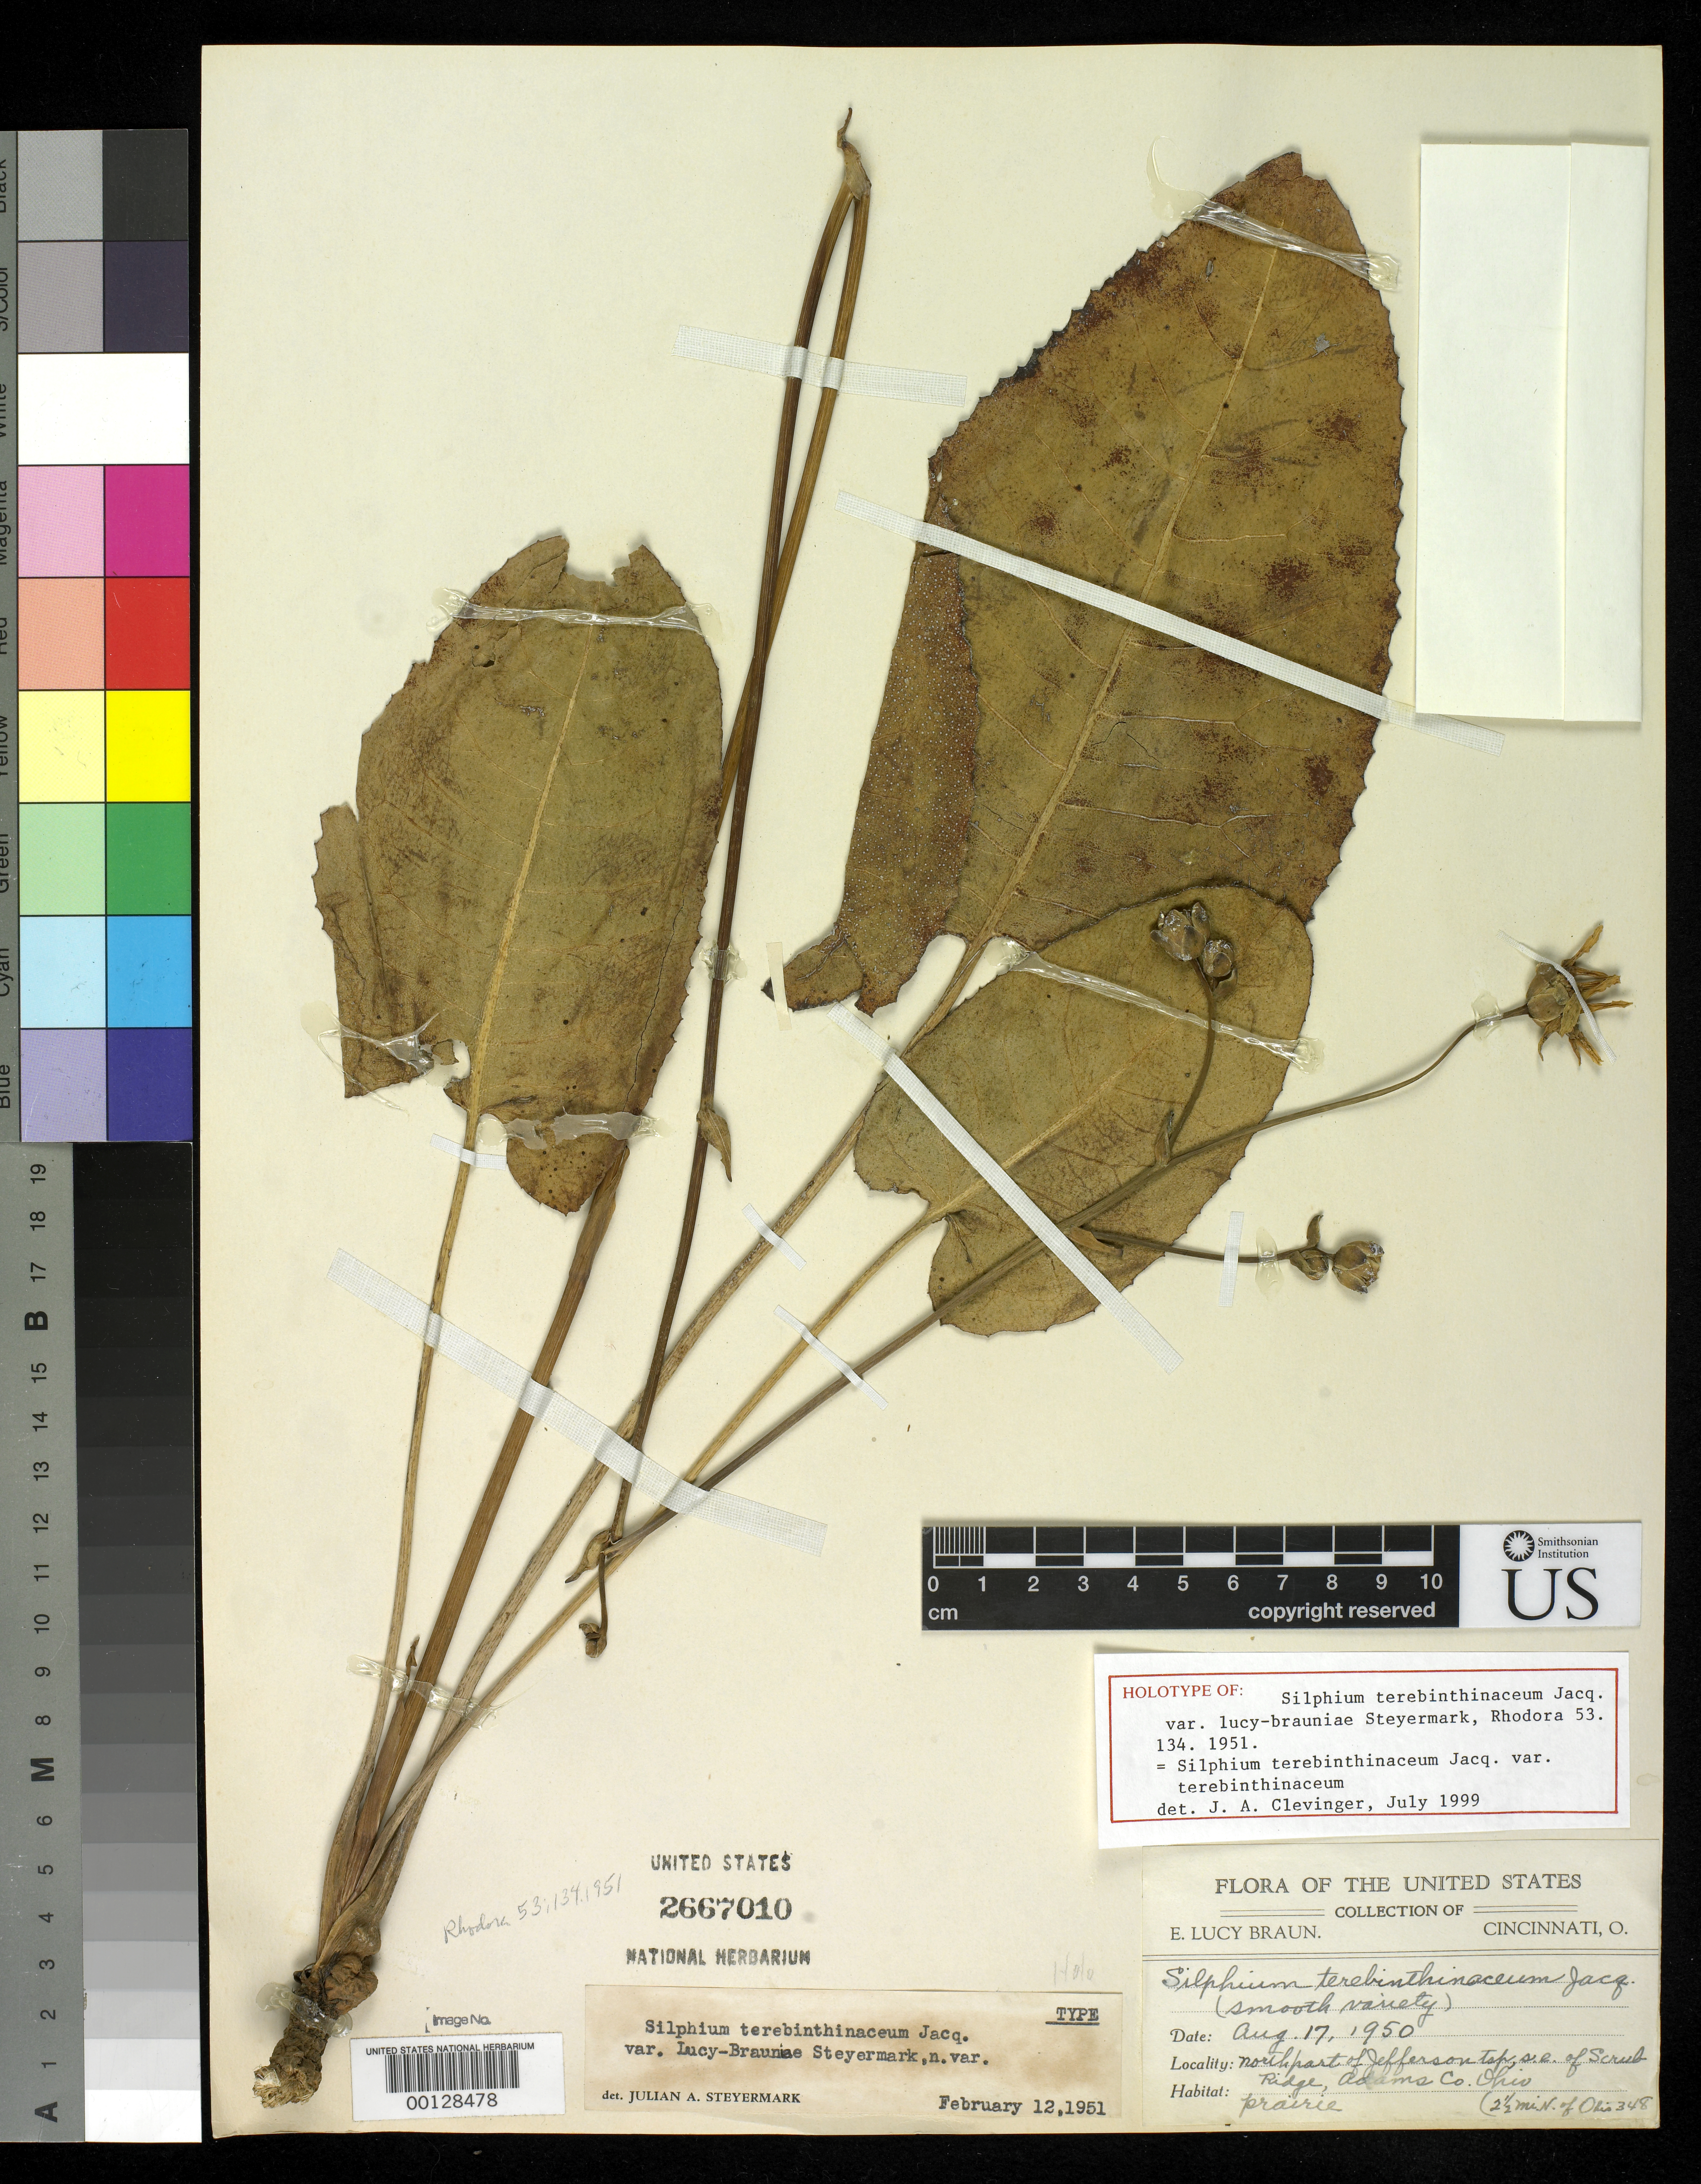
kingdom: Plantae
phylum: Tracheophyta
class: Magnoliopsida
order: Asterales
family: Asteraceae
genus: Silphium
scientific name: Silphium terebinthinaceum var. lucy-brauniae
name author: Steyerm.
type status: Holotype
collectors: E. L. Braun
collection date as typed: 17 Aug 1950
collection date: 1950-08-17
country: United States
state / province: Ohio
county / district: Adams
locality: NE part of Jefferson Top, SE of Scrub Ridge, 2.5 mi N of Ohio Rt. 348.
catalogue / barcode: US 2667010